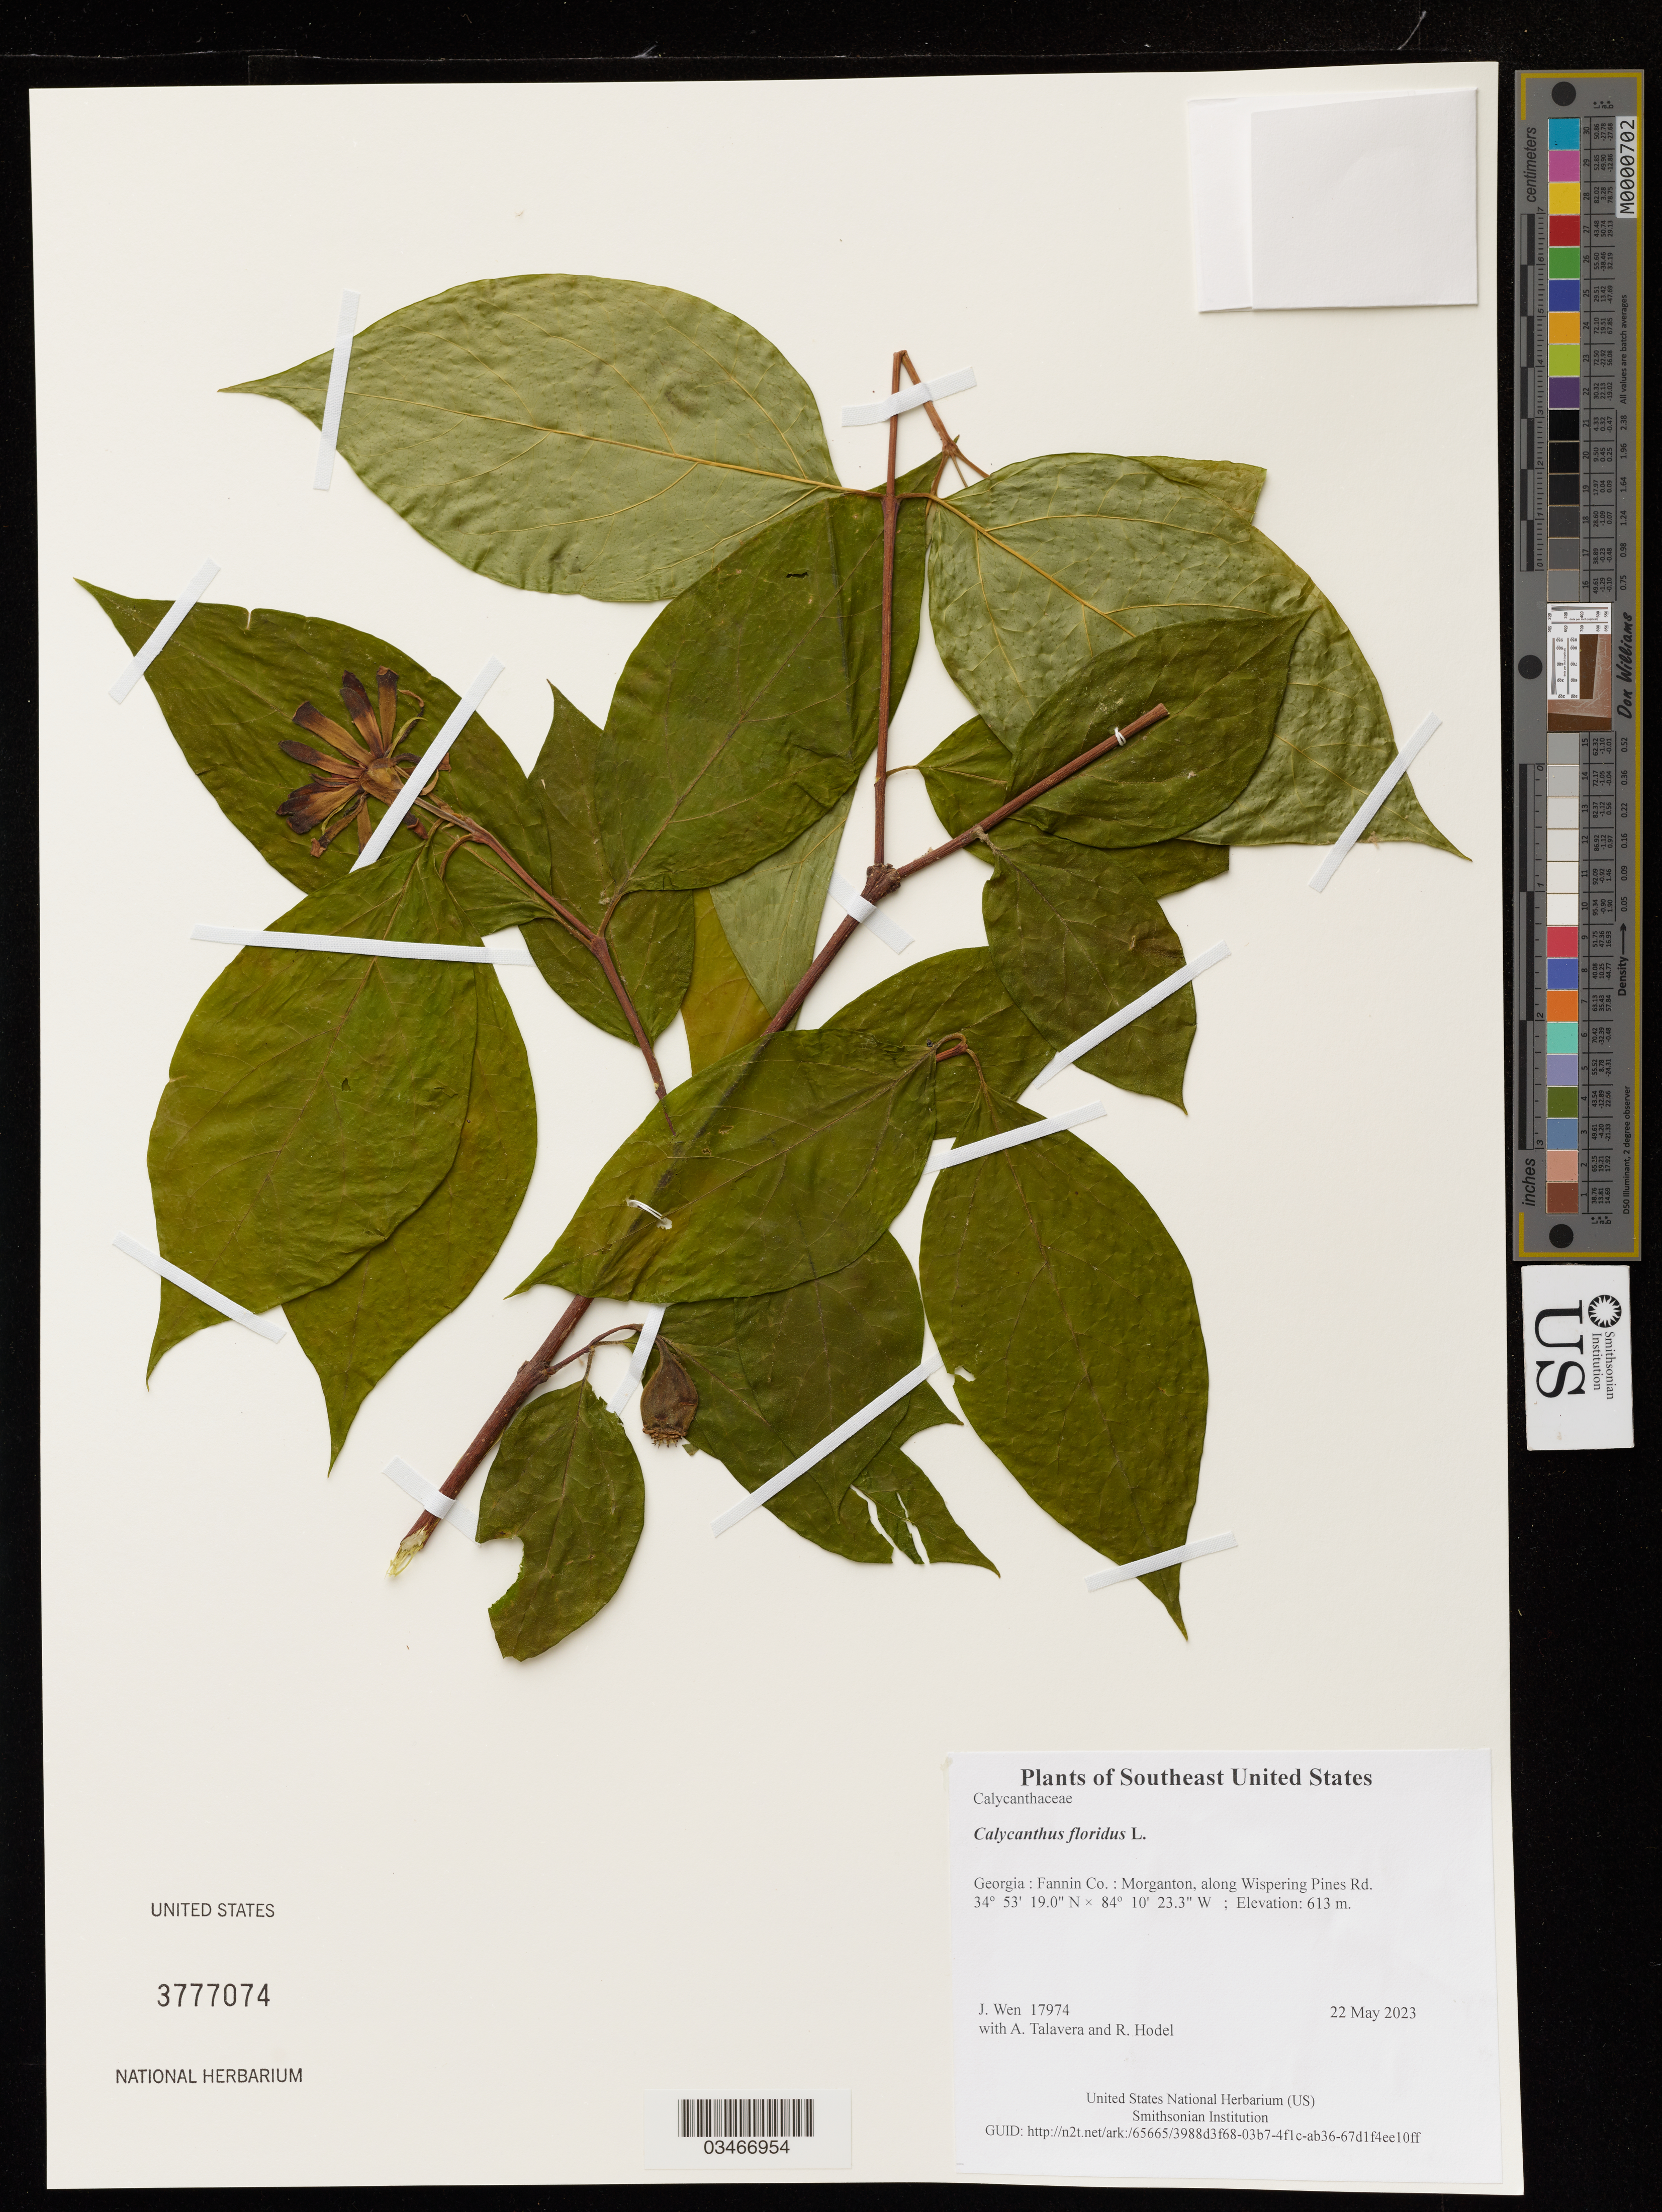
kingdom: Plantae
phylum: Tracheophyta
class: Magnoliopsida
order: Laurales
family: Calycanthaceae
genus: Calycanthus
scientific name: Calycanthus floridus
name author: L.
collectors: J. Wen, A. Talavera & R. Hodel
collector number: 17974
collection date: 2023-05-22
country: United States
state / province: Georgia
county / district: Fannin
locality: Morganton, along Wispering Pines Rd.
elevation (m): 613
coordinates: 34 53.316 N, 84 10.389 W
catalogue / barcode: US 3777074